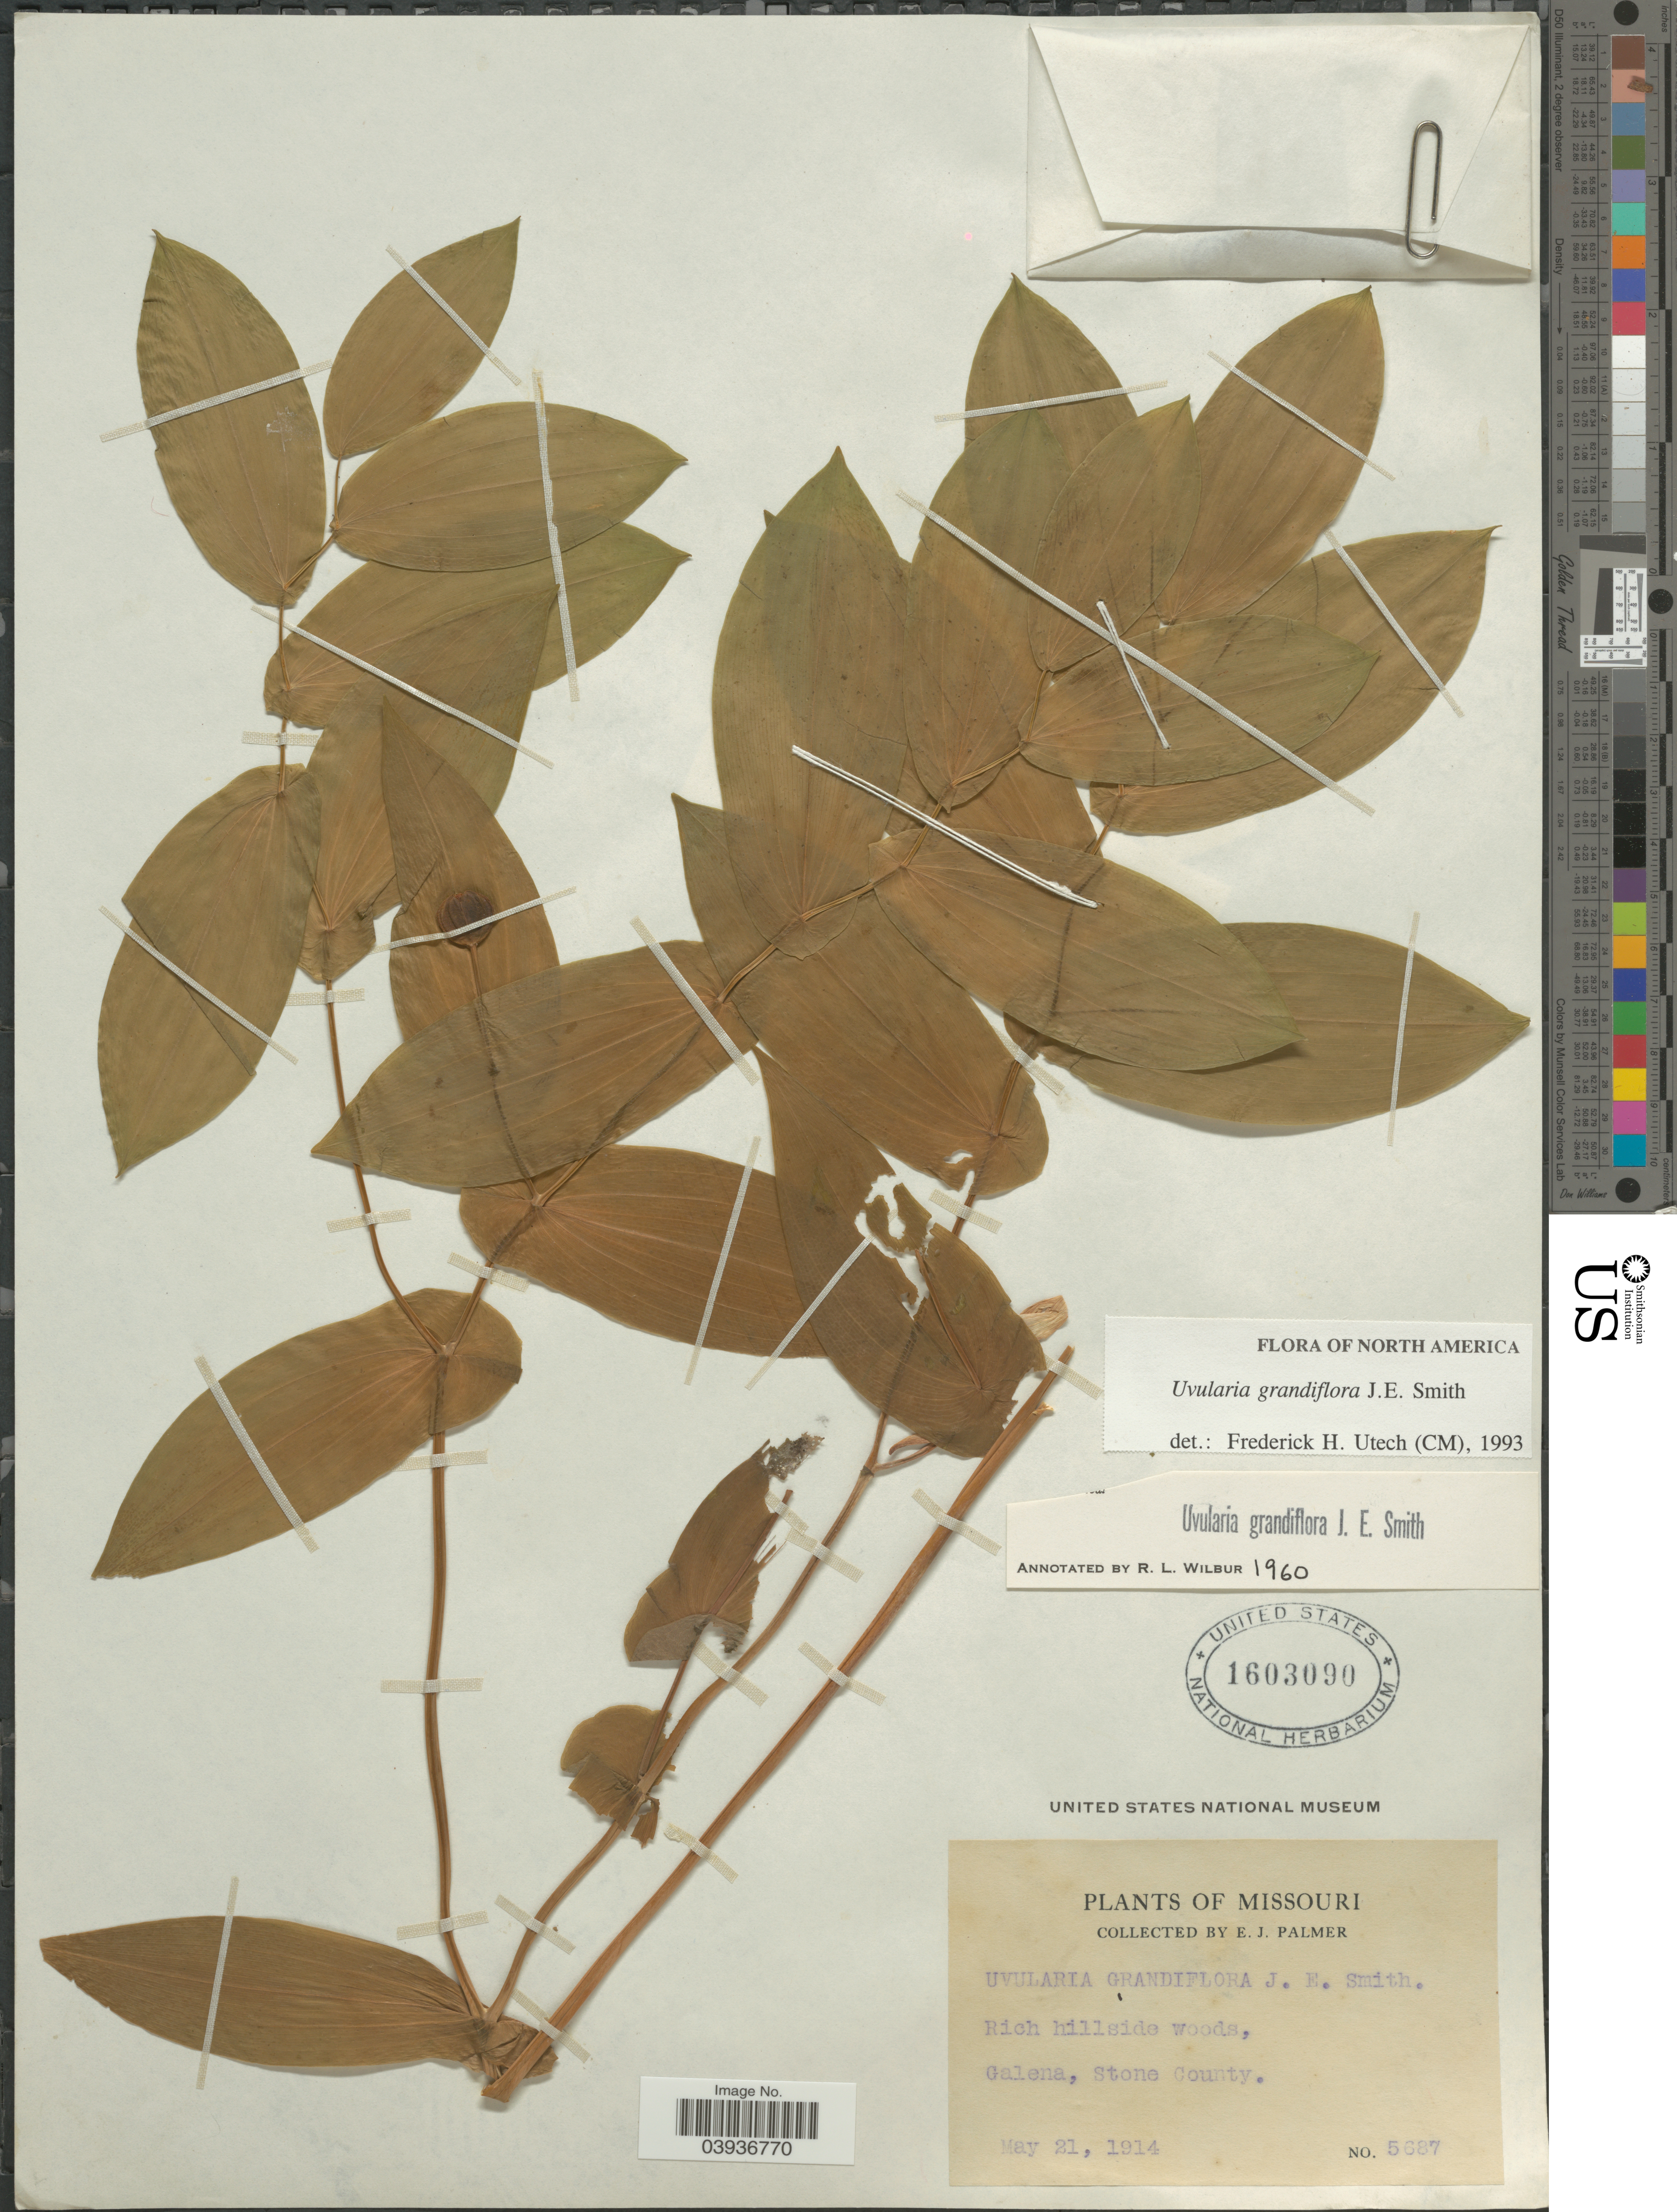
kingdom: Plantae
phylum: Tracheophyta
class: Liliopsida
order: Liliales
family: Colchicaceae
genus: Uvularia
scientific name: Uvularia grandiflora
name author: Sm.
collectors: E. J. Palmer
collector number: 5687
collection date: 1914-05-21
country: United States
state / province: Missouri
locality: Rich hillside woods, Galena, Stone County.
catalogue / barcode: US 1603090